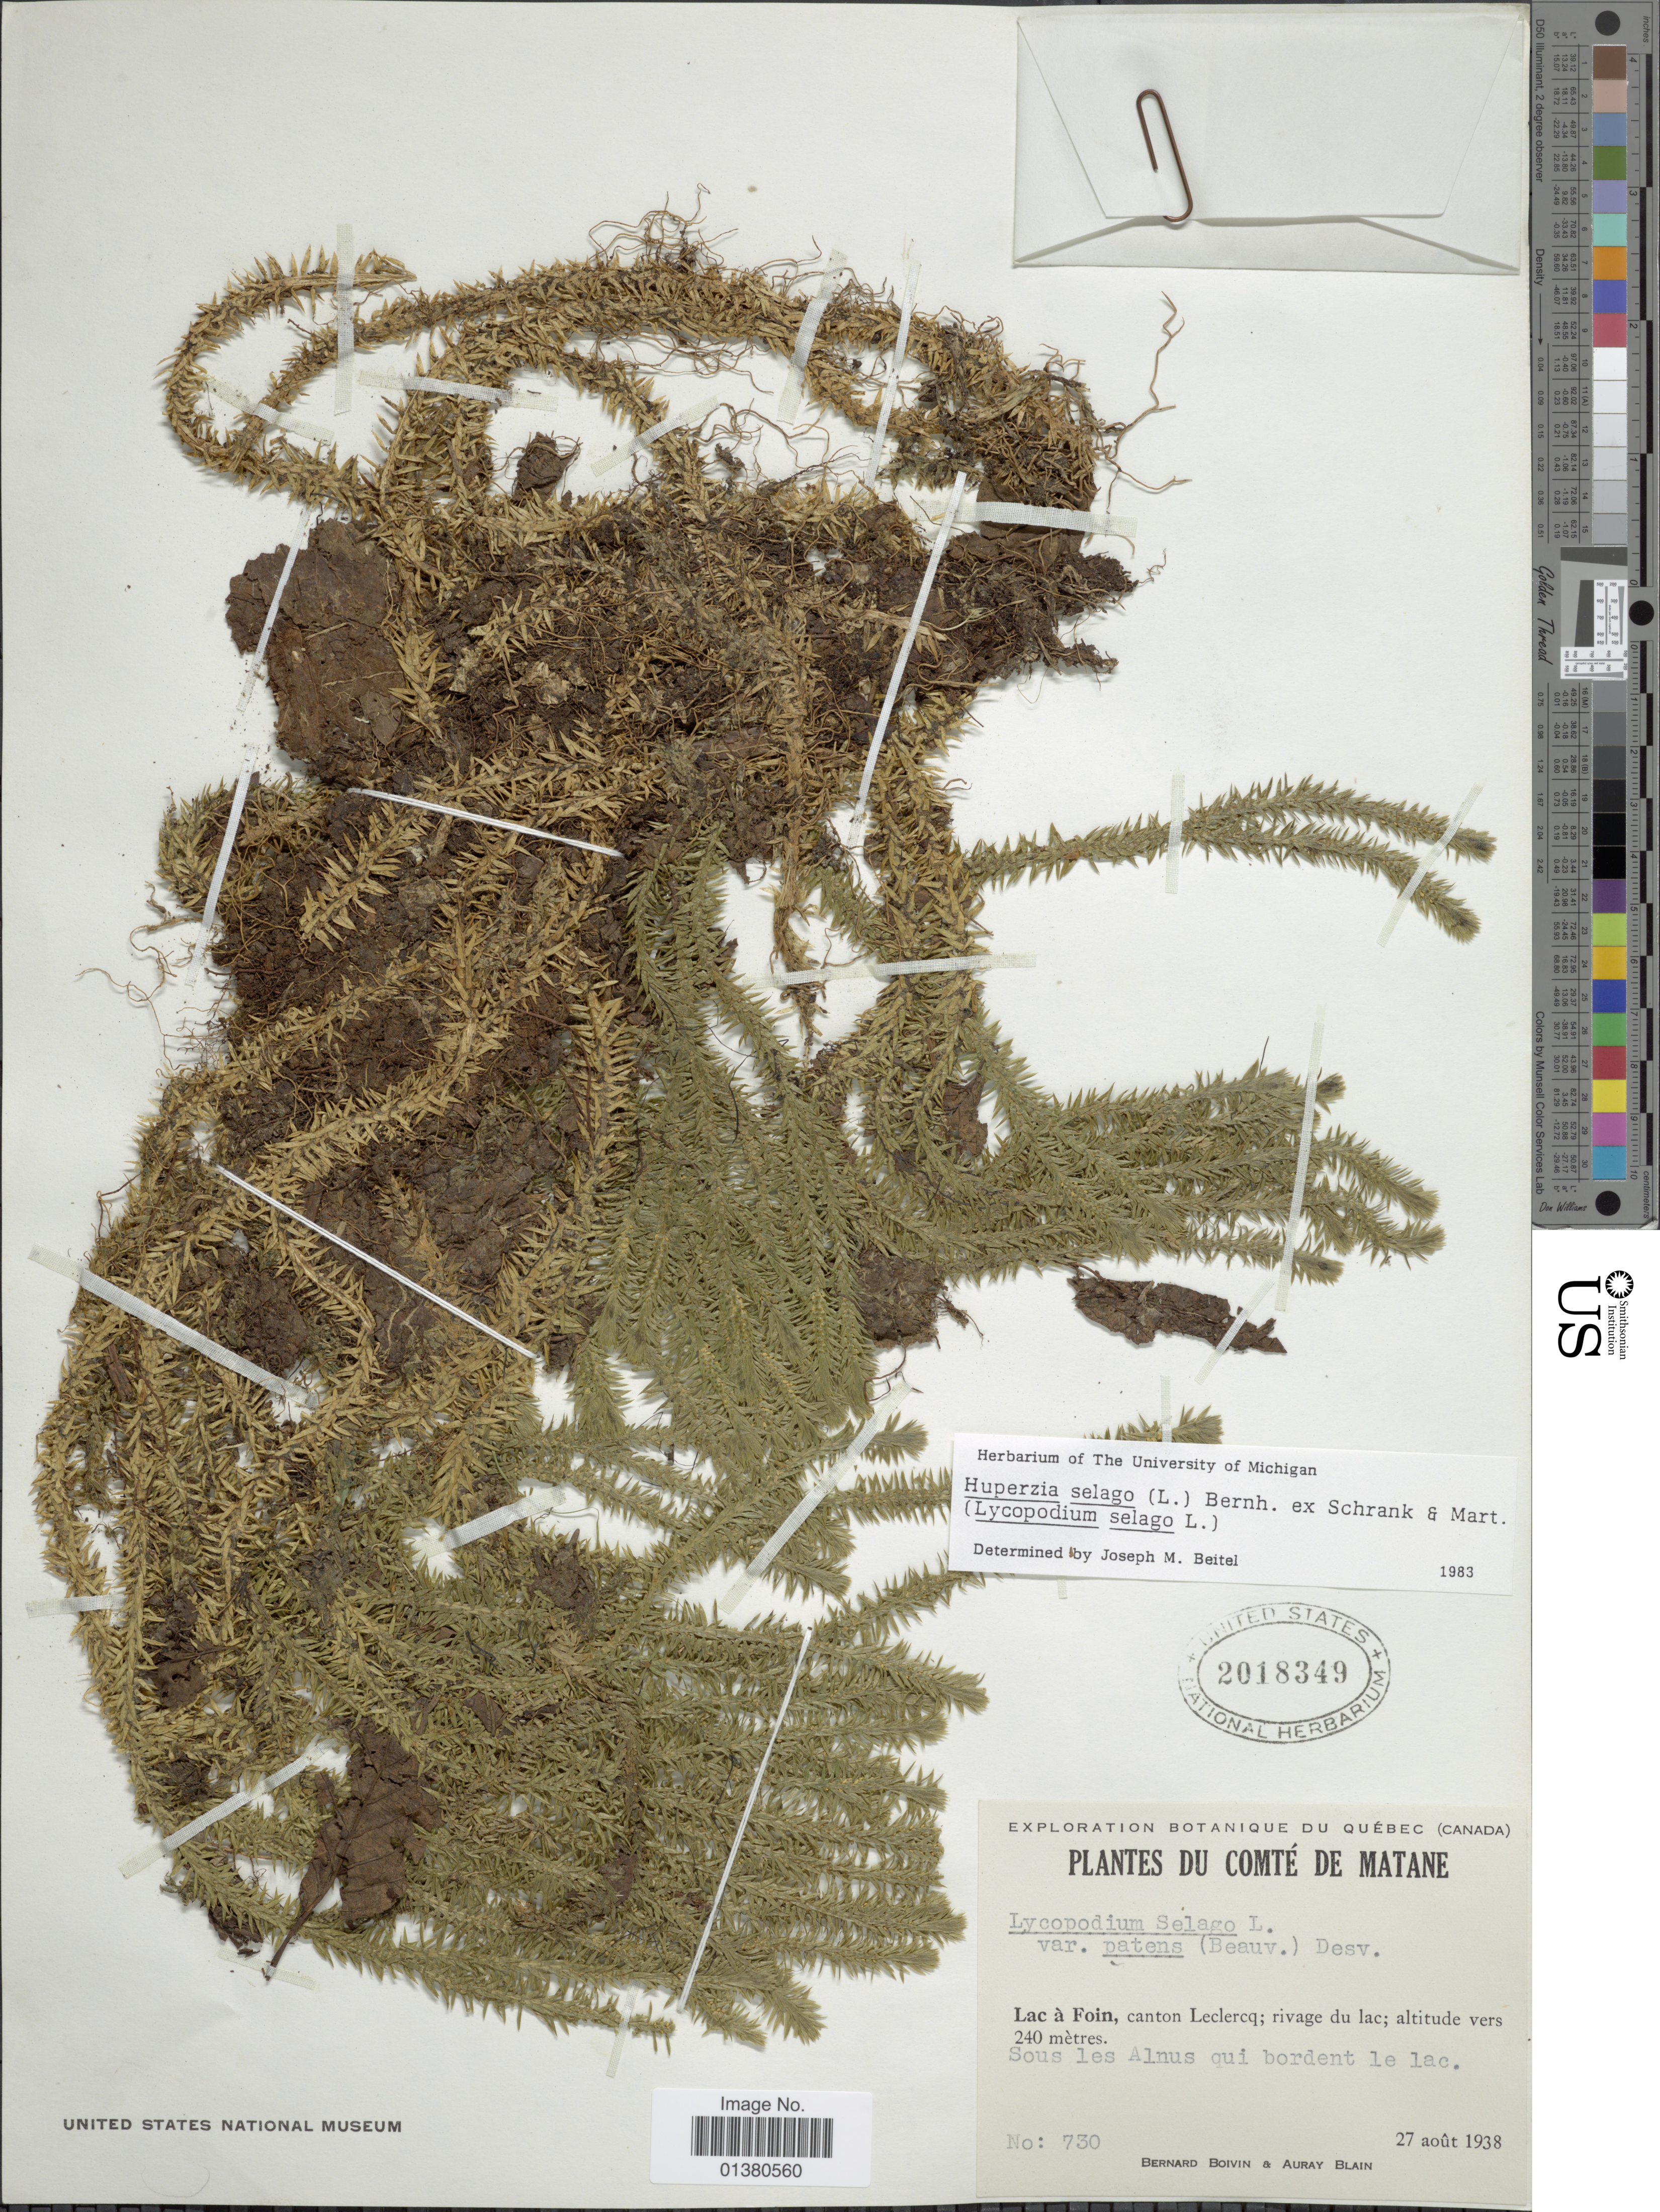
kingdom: Plantae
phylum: Tracheophyta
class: Lycopodiopsida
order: Lycopodiales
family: Lycopodiaceae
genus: Huperzia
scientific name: Huperzia selago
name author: (L.) Bernh. ex Schrank & Mart.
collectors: J. R. B. Boivin & A. Blain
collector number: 730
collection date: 1938-08-27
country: Canada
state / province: Quebec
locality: Comté de Matane, Lac à Foin, canton Leclercq; rivage du lac, Sous les Alnus qui bordent le lac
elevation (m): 240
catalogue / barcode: US 2018349